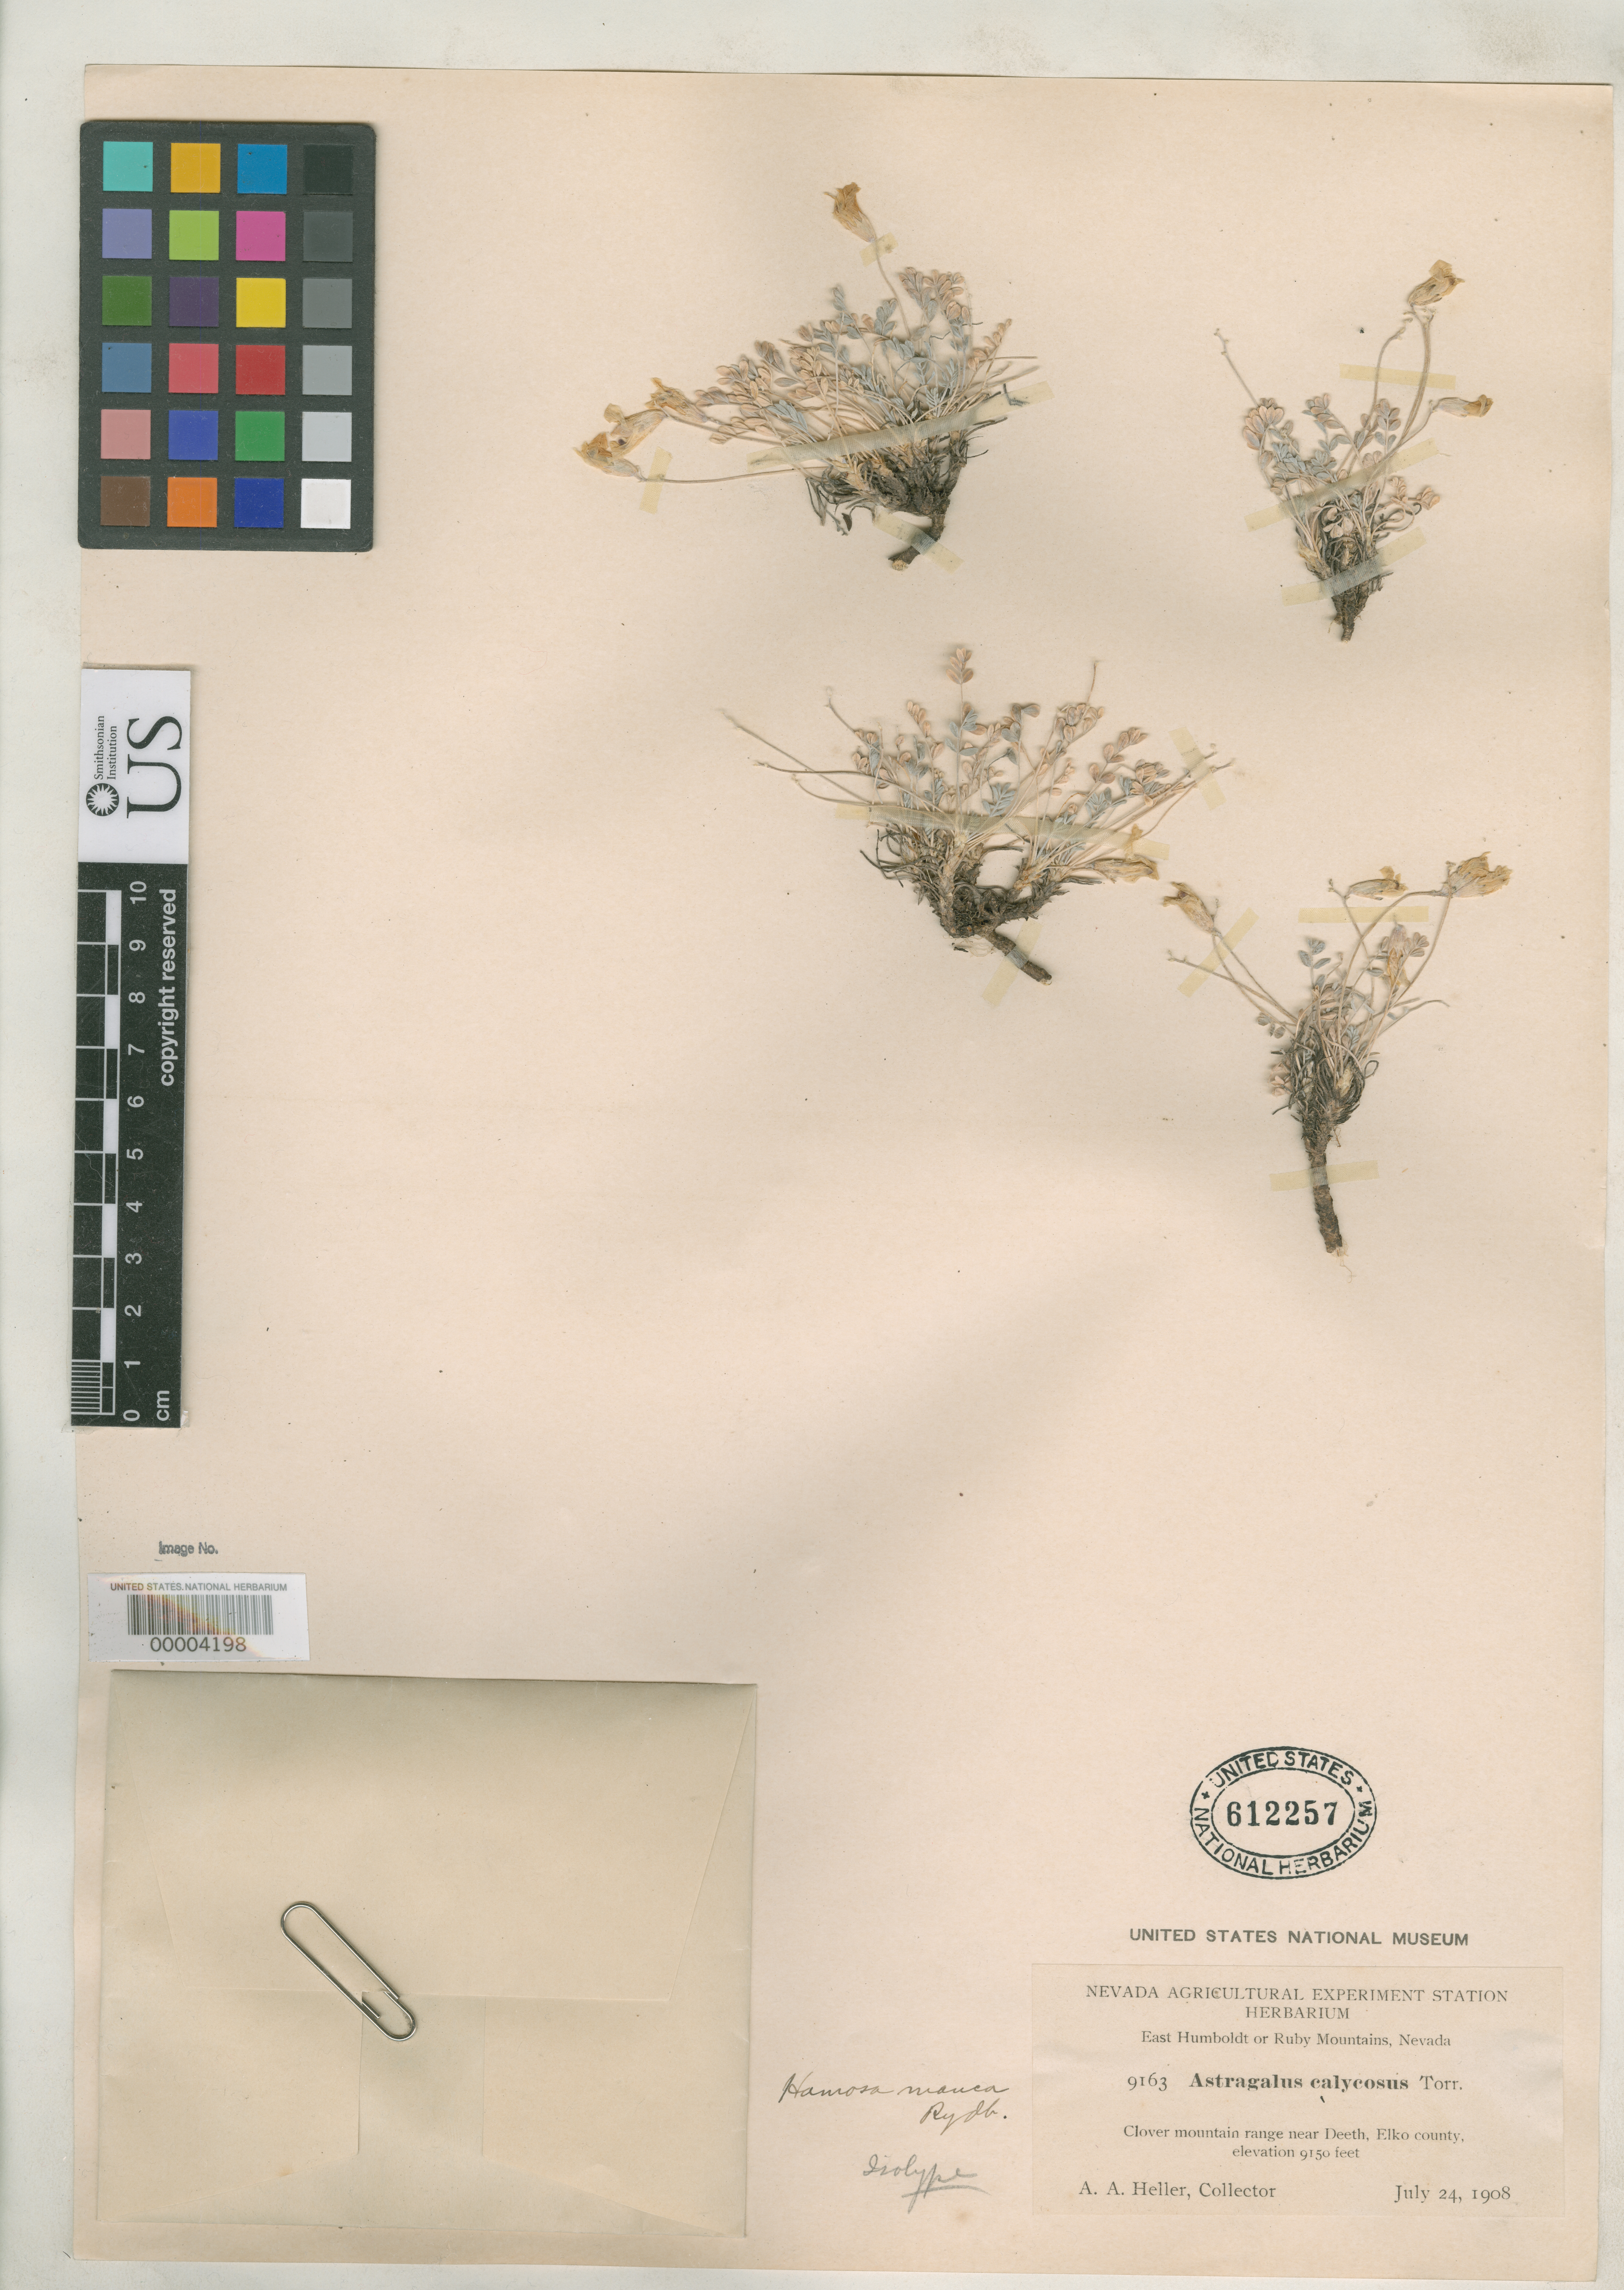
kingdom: Plantae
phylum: Tracheophyta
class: Magnoliopsida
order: Fabales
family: Fabaceae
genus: Hamosa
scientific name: Hamosa manca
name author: Rydb.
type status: Isotype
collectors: A. A. Heller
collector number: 9163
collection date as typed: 24 Jul 1908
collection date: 1908-07-24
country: United States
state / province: Nevada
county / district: Elko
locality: Near Deeth.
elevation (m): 2789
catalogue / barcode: US 612257